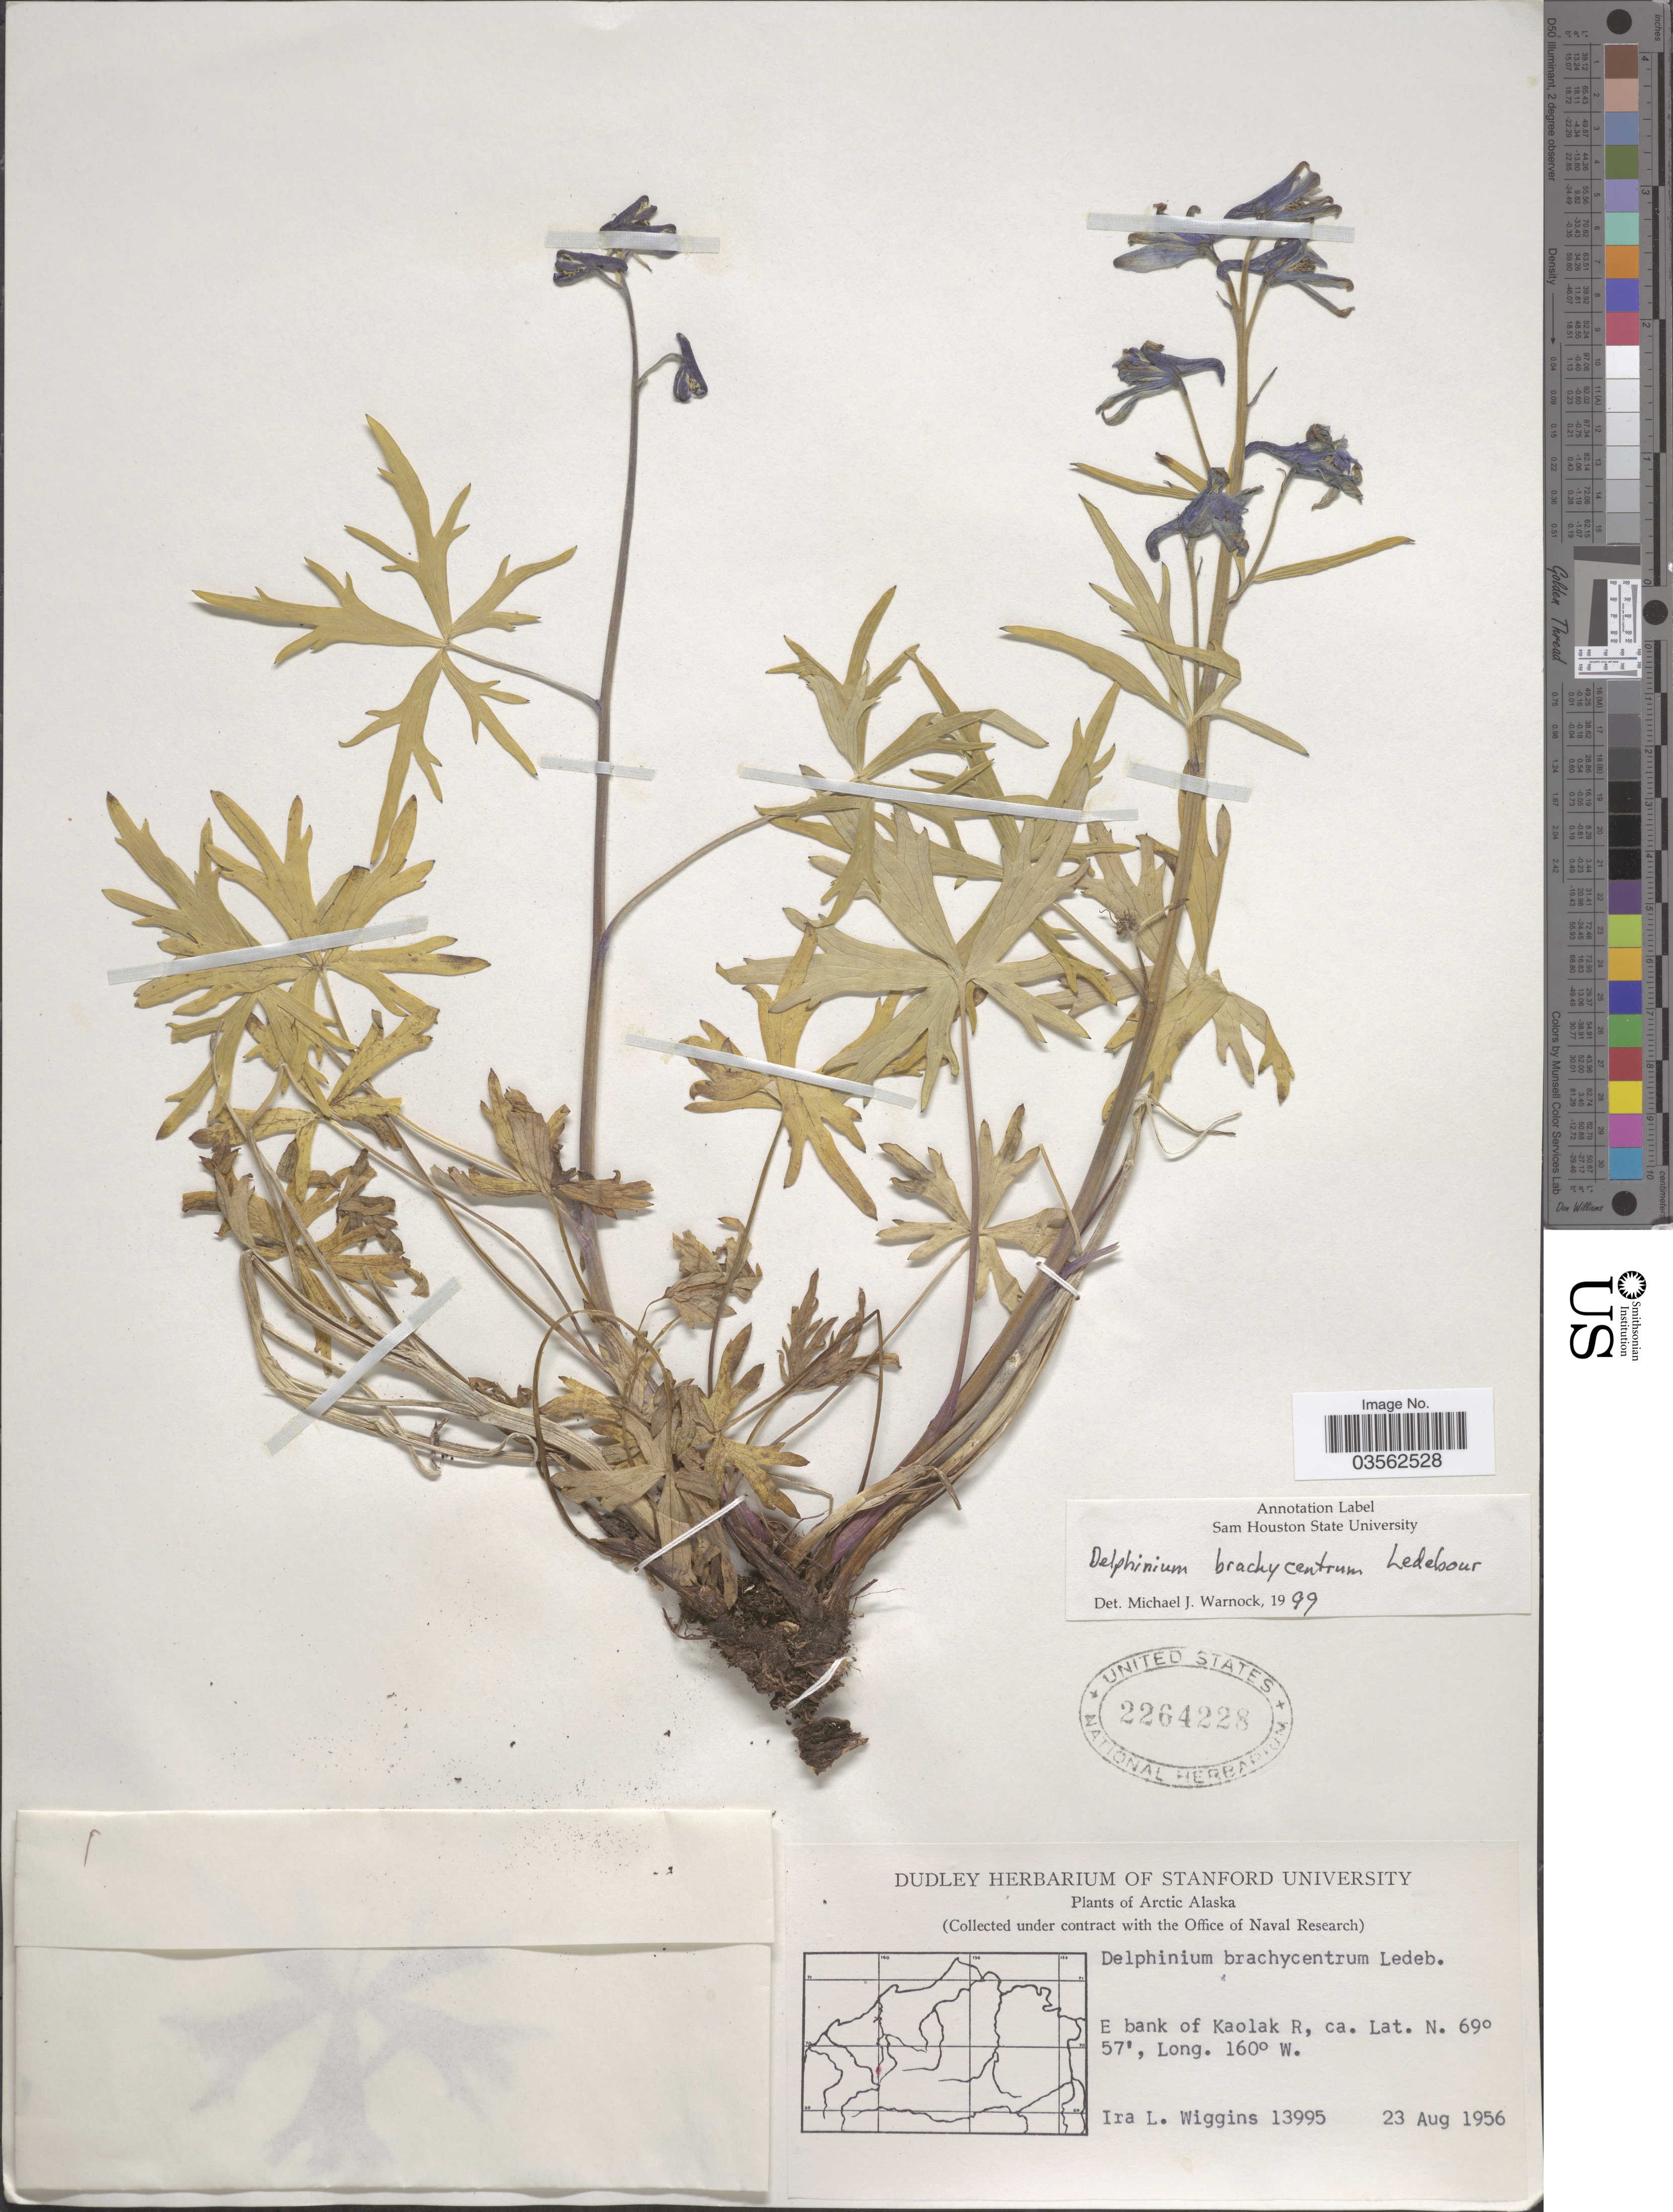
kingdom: Plantae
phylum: Tracheophyta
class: Magnoliopsida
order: Ranunculales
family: Ranunculaceae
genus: Delphinium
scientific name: Delphinium brachycentrum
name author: Ledeb.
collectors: I. L. Wiggins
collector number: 13995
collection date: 1956-08-23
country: United States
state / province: Alaska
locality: Arctic Alaska. E bank of Kaolak R.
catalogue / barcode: US 2264228